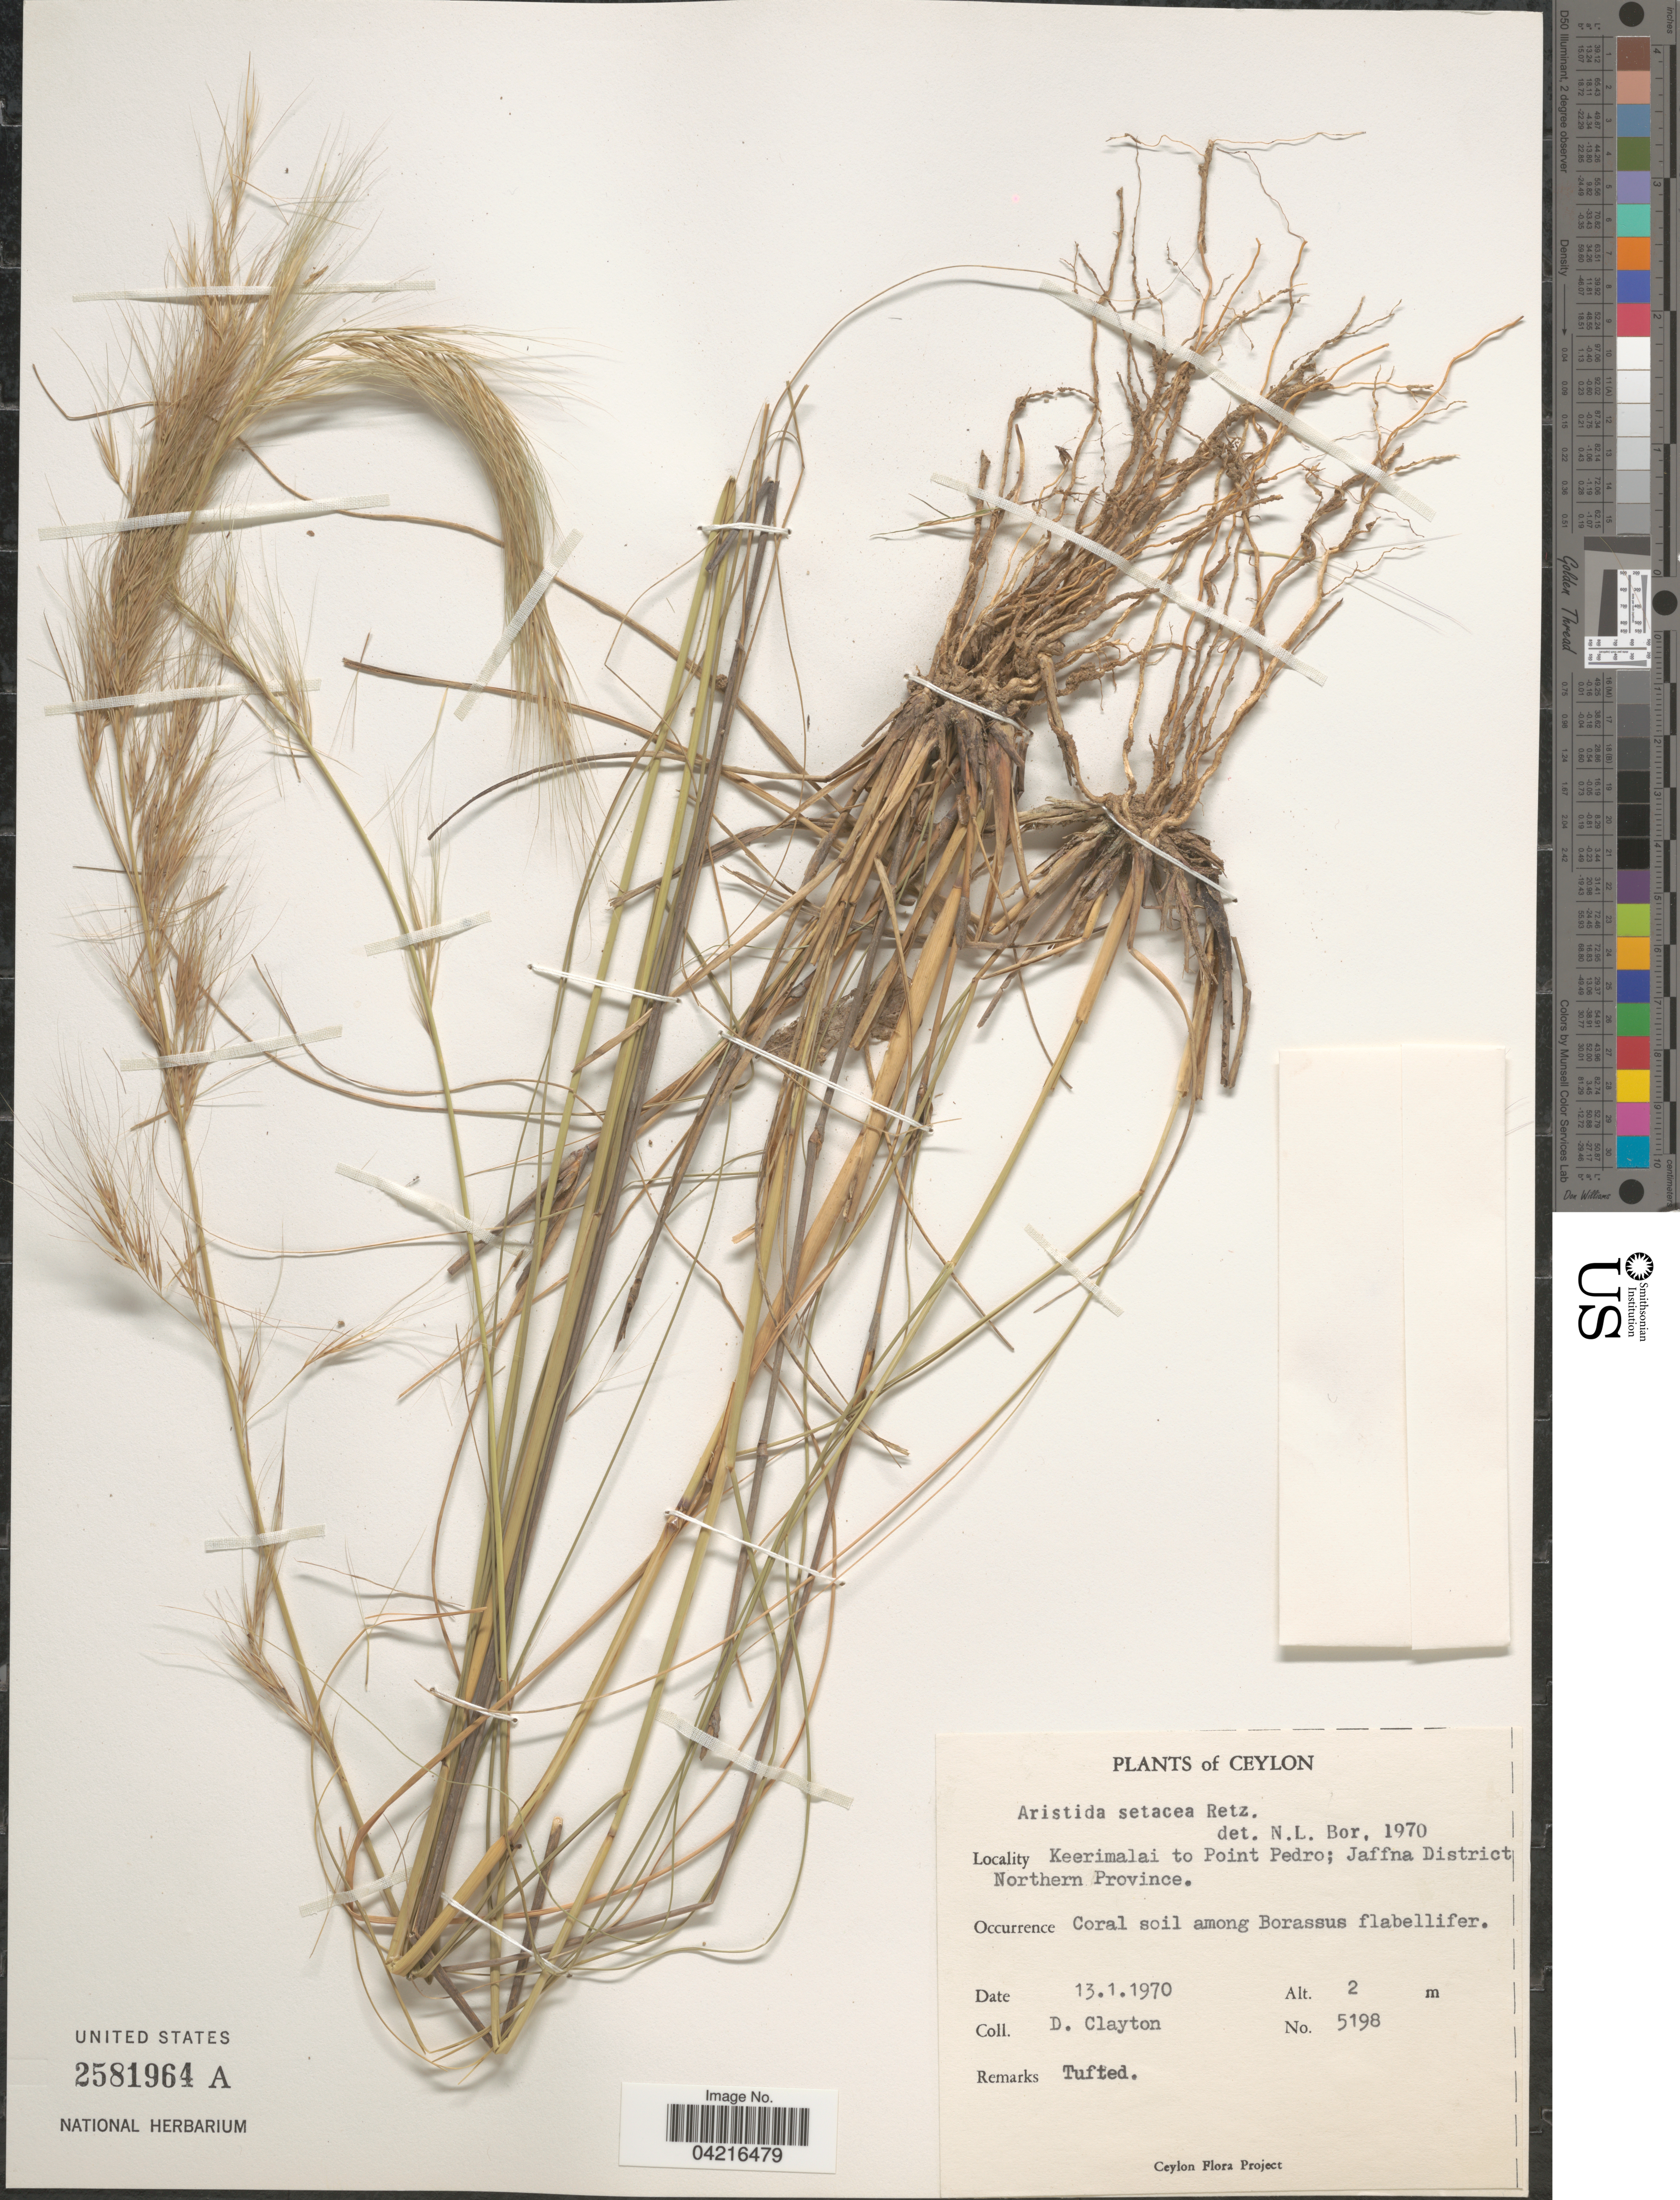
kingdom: Plantae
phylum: Tracheophyta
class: Liliopsida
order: Poales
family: Poaceae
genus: Aristida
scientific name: Aristida setacea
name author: Retz.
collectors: D. Clayton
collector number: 5198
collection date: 1970-01-13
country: Sri Lanka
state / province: Northern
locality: Ceylon. Keerimalai to Point Pedro; Jaffna District.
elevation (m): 2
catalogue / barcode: US 2581964A